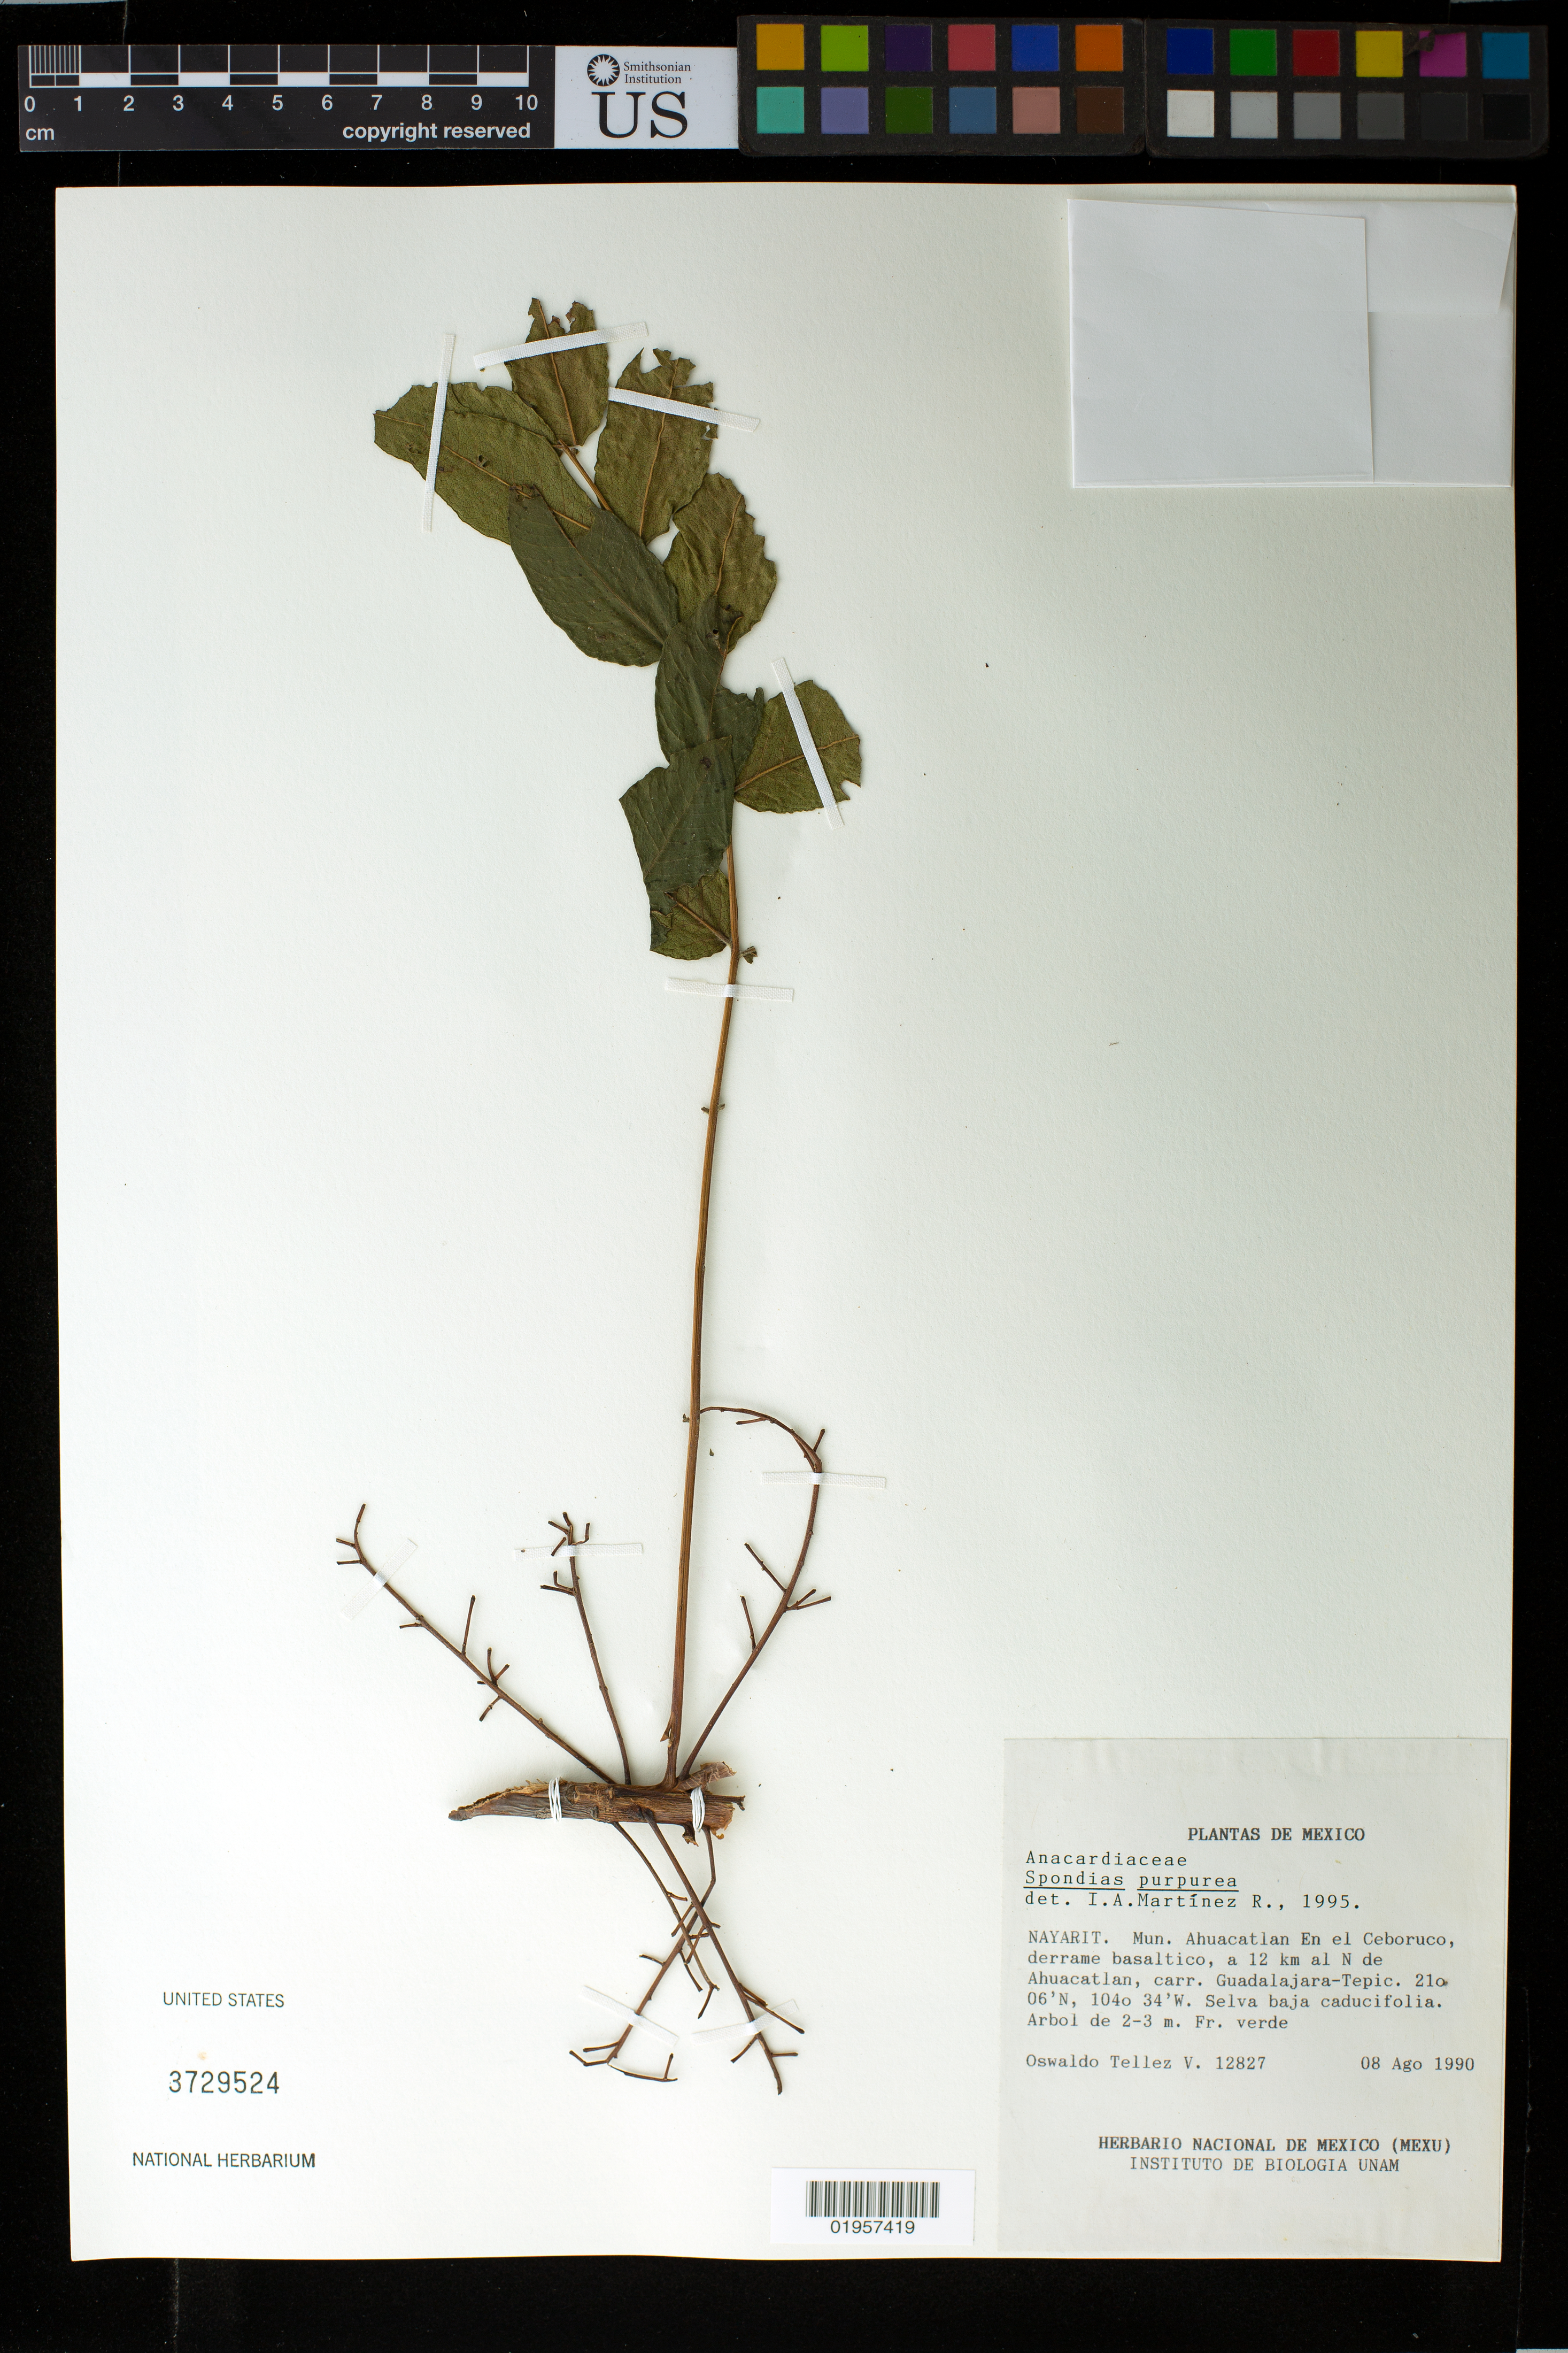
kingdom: Plantae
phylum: Tracheophyta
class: Magnoliopsida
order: Sapindales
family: Anacardiaceae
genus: Spondias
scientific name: Spondias purpurea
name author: L.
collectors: O. Tellez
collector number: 12827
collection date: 1990-08-08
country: Mexico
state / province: Nayarit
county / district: Ahuacatlan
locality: En el Ceboruco, 12 km al N de Ahuacatlan, carr. Guadalajara-Tepic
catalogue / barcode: US 3729524